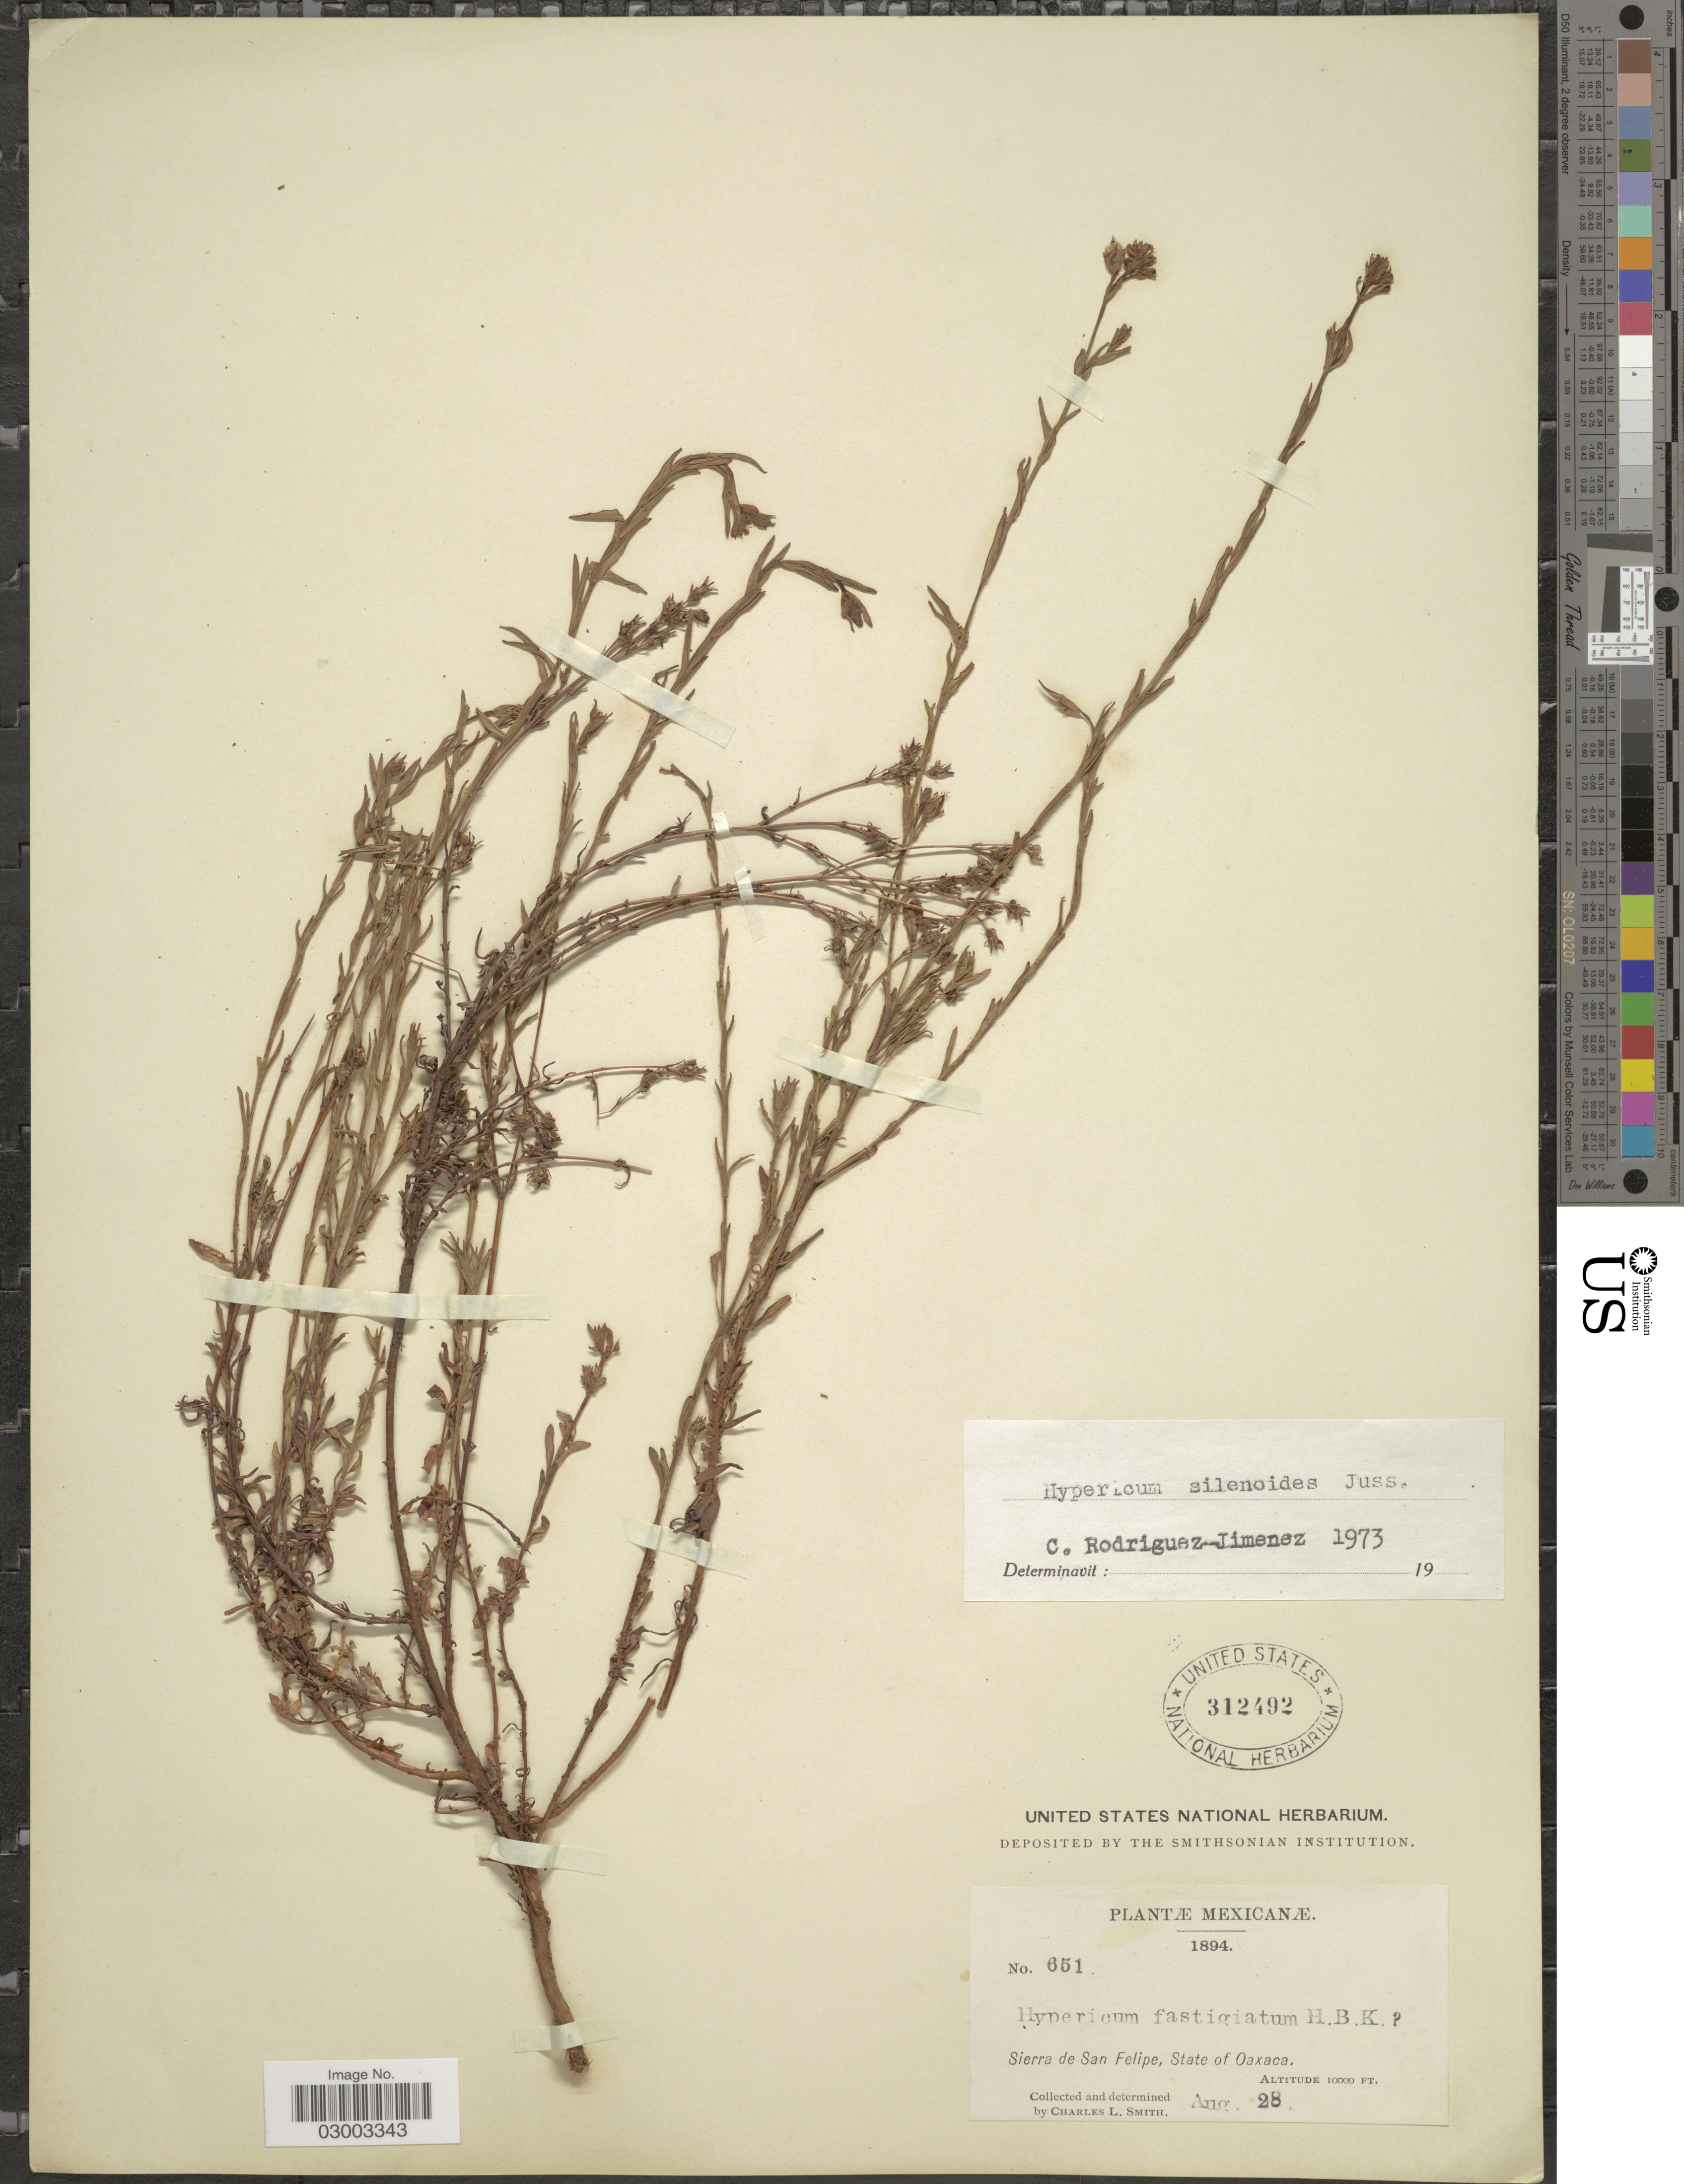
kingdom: Plantae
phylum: Tracheophyta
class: Magnoliopsida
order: Malpighiales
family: Hypericaceae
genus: Hypericum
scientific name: Hypericum silenoides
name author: Juss.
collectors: C. L. Smith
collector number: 651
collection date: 1894-08-28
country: Mexico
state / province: Oaxaca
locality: Sierra de San Felipe, State of Oaxaca.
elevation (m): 3048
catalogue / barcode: US 312492